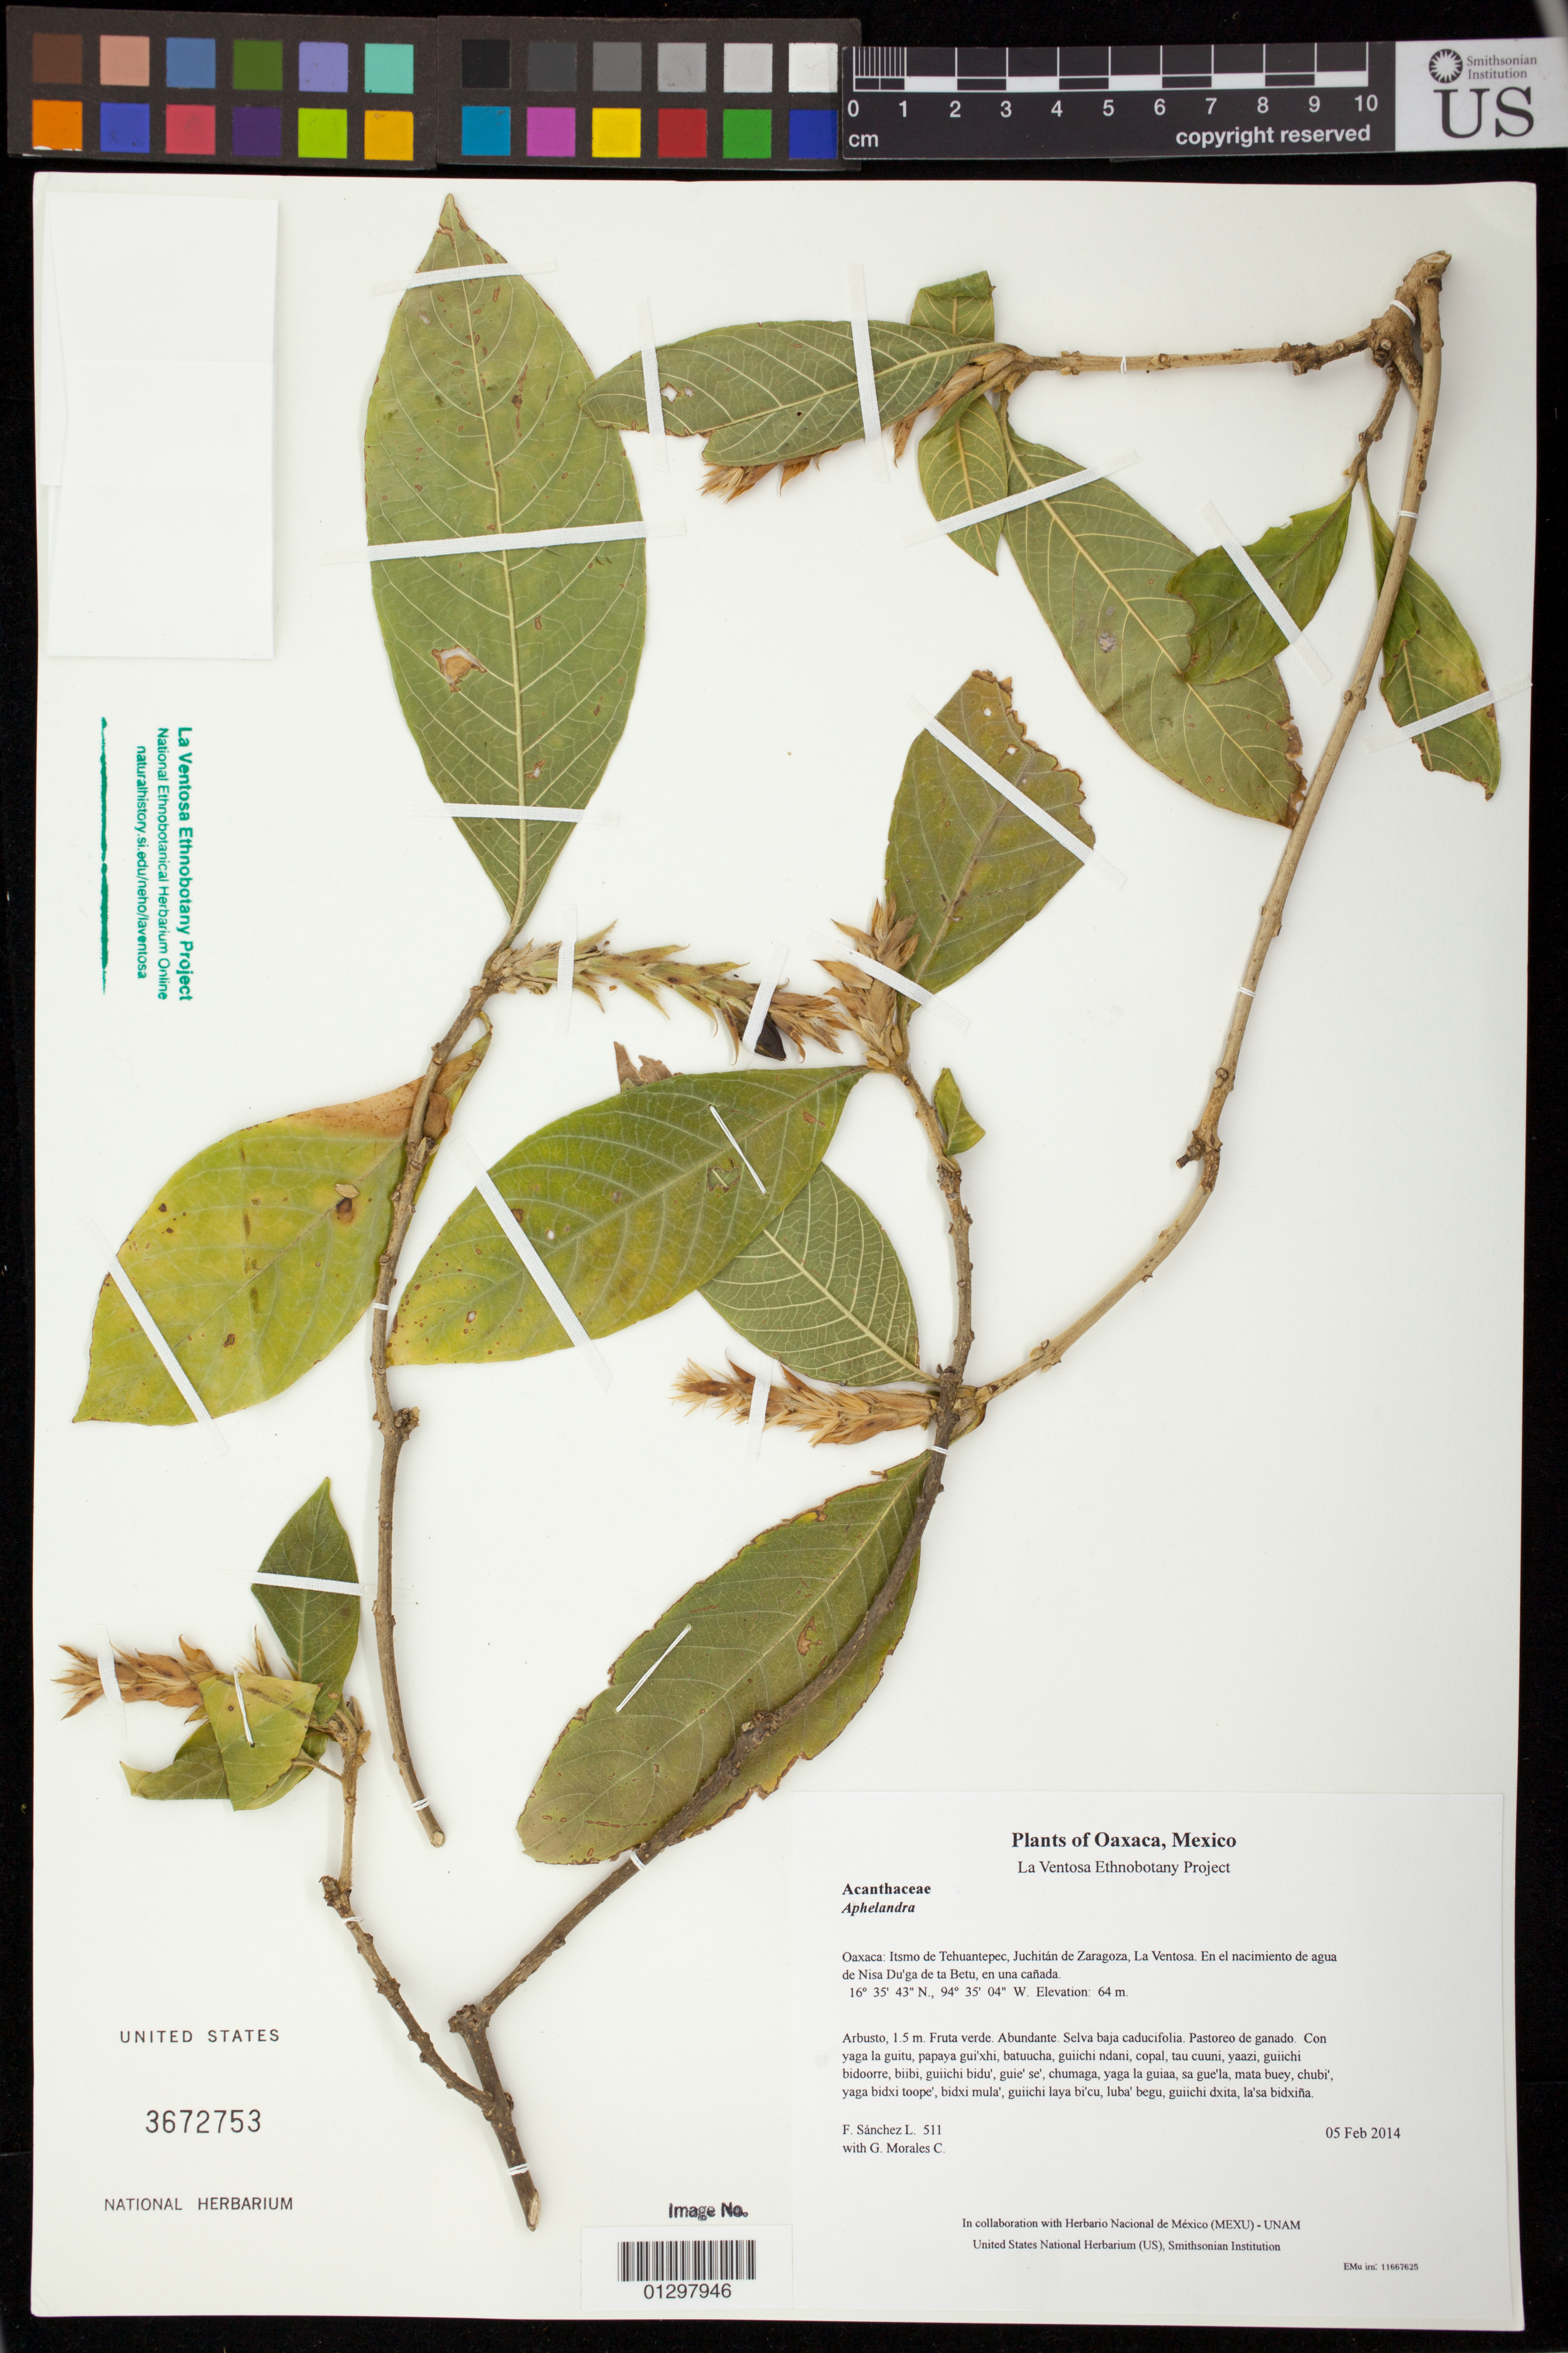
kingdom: Plantae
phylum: Tracheophyta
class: Magnoliopsida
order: Lamiales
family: Acanthaceae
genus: Aphelandra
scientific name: Aphelandra scabra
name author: (Vahl) Sm.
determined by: Reyes García, A.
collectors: F. Sánchez L. & G. Morales C.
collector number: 511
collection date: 2014-02-05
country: Mexico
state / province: Oaxaca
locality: Itsmo de Tehuantepec, Juchitán de Zaragoza, La Ventosa. En el nacimiento de agua de Nisa Du'ga de ta Betu, en una cañada.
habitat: Selva baja caducifolia. Pastoreo de ganado.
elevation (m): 64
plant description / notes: JEBOT, MEXU, SERO, US; Yaga bandaga. 1.5 m. Cuaananaxhi naga'. Stale.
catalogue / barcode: US 3672753